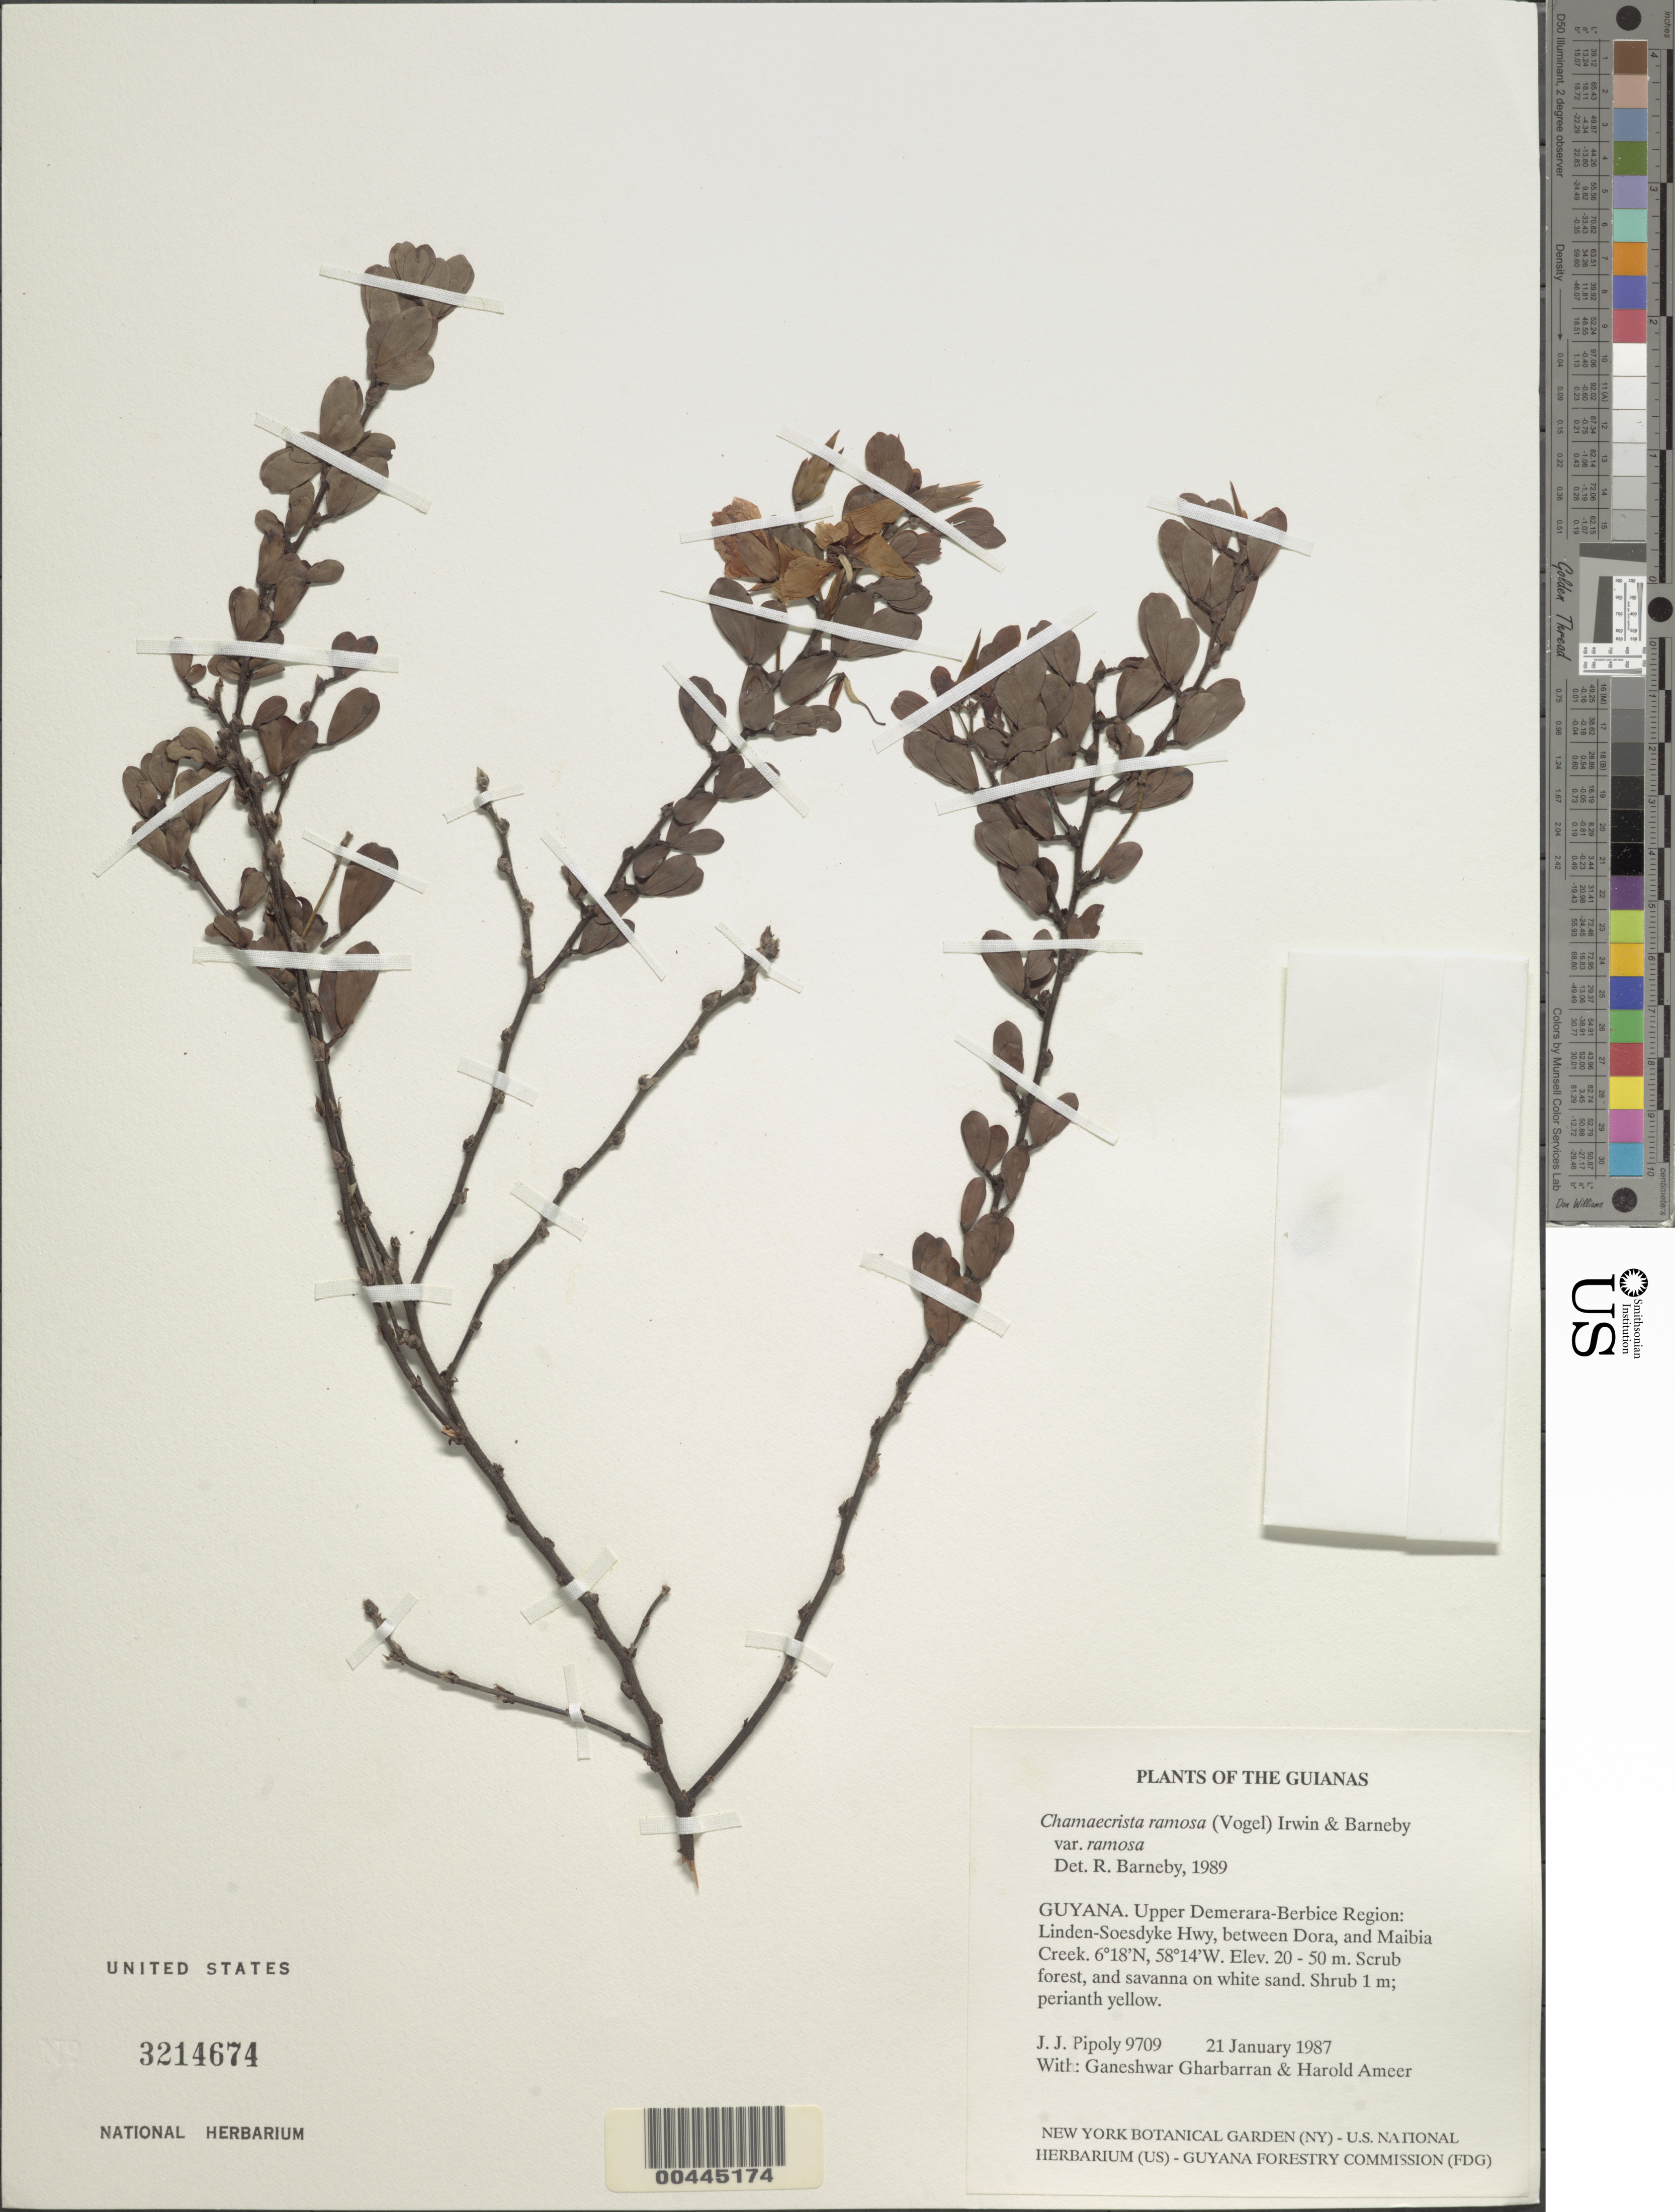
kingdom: Plantae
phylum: Tracheophyta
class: Magnoliopsida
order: Fabales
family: Fabaceae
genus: Chamaecrista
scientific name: Chamaecrista ramosa var. ramosa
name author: (Vogel) H.S. Irwin & Barneby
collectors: J. J. Pipoly, G. Gharbarran & H. Ameer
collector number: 9709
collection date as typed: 21 Jan 1987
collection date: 1987-01-21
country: Guyana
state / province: U. Demerara-Berbice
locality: Linden-soesdyke hwy, between dora and maibia creek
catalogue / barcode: US 3214674